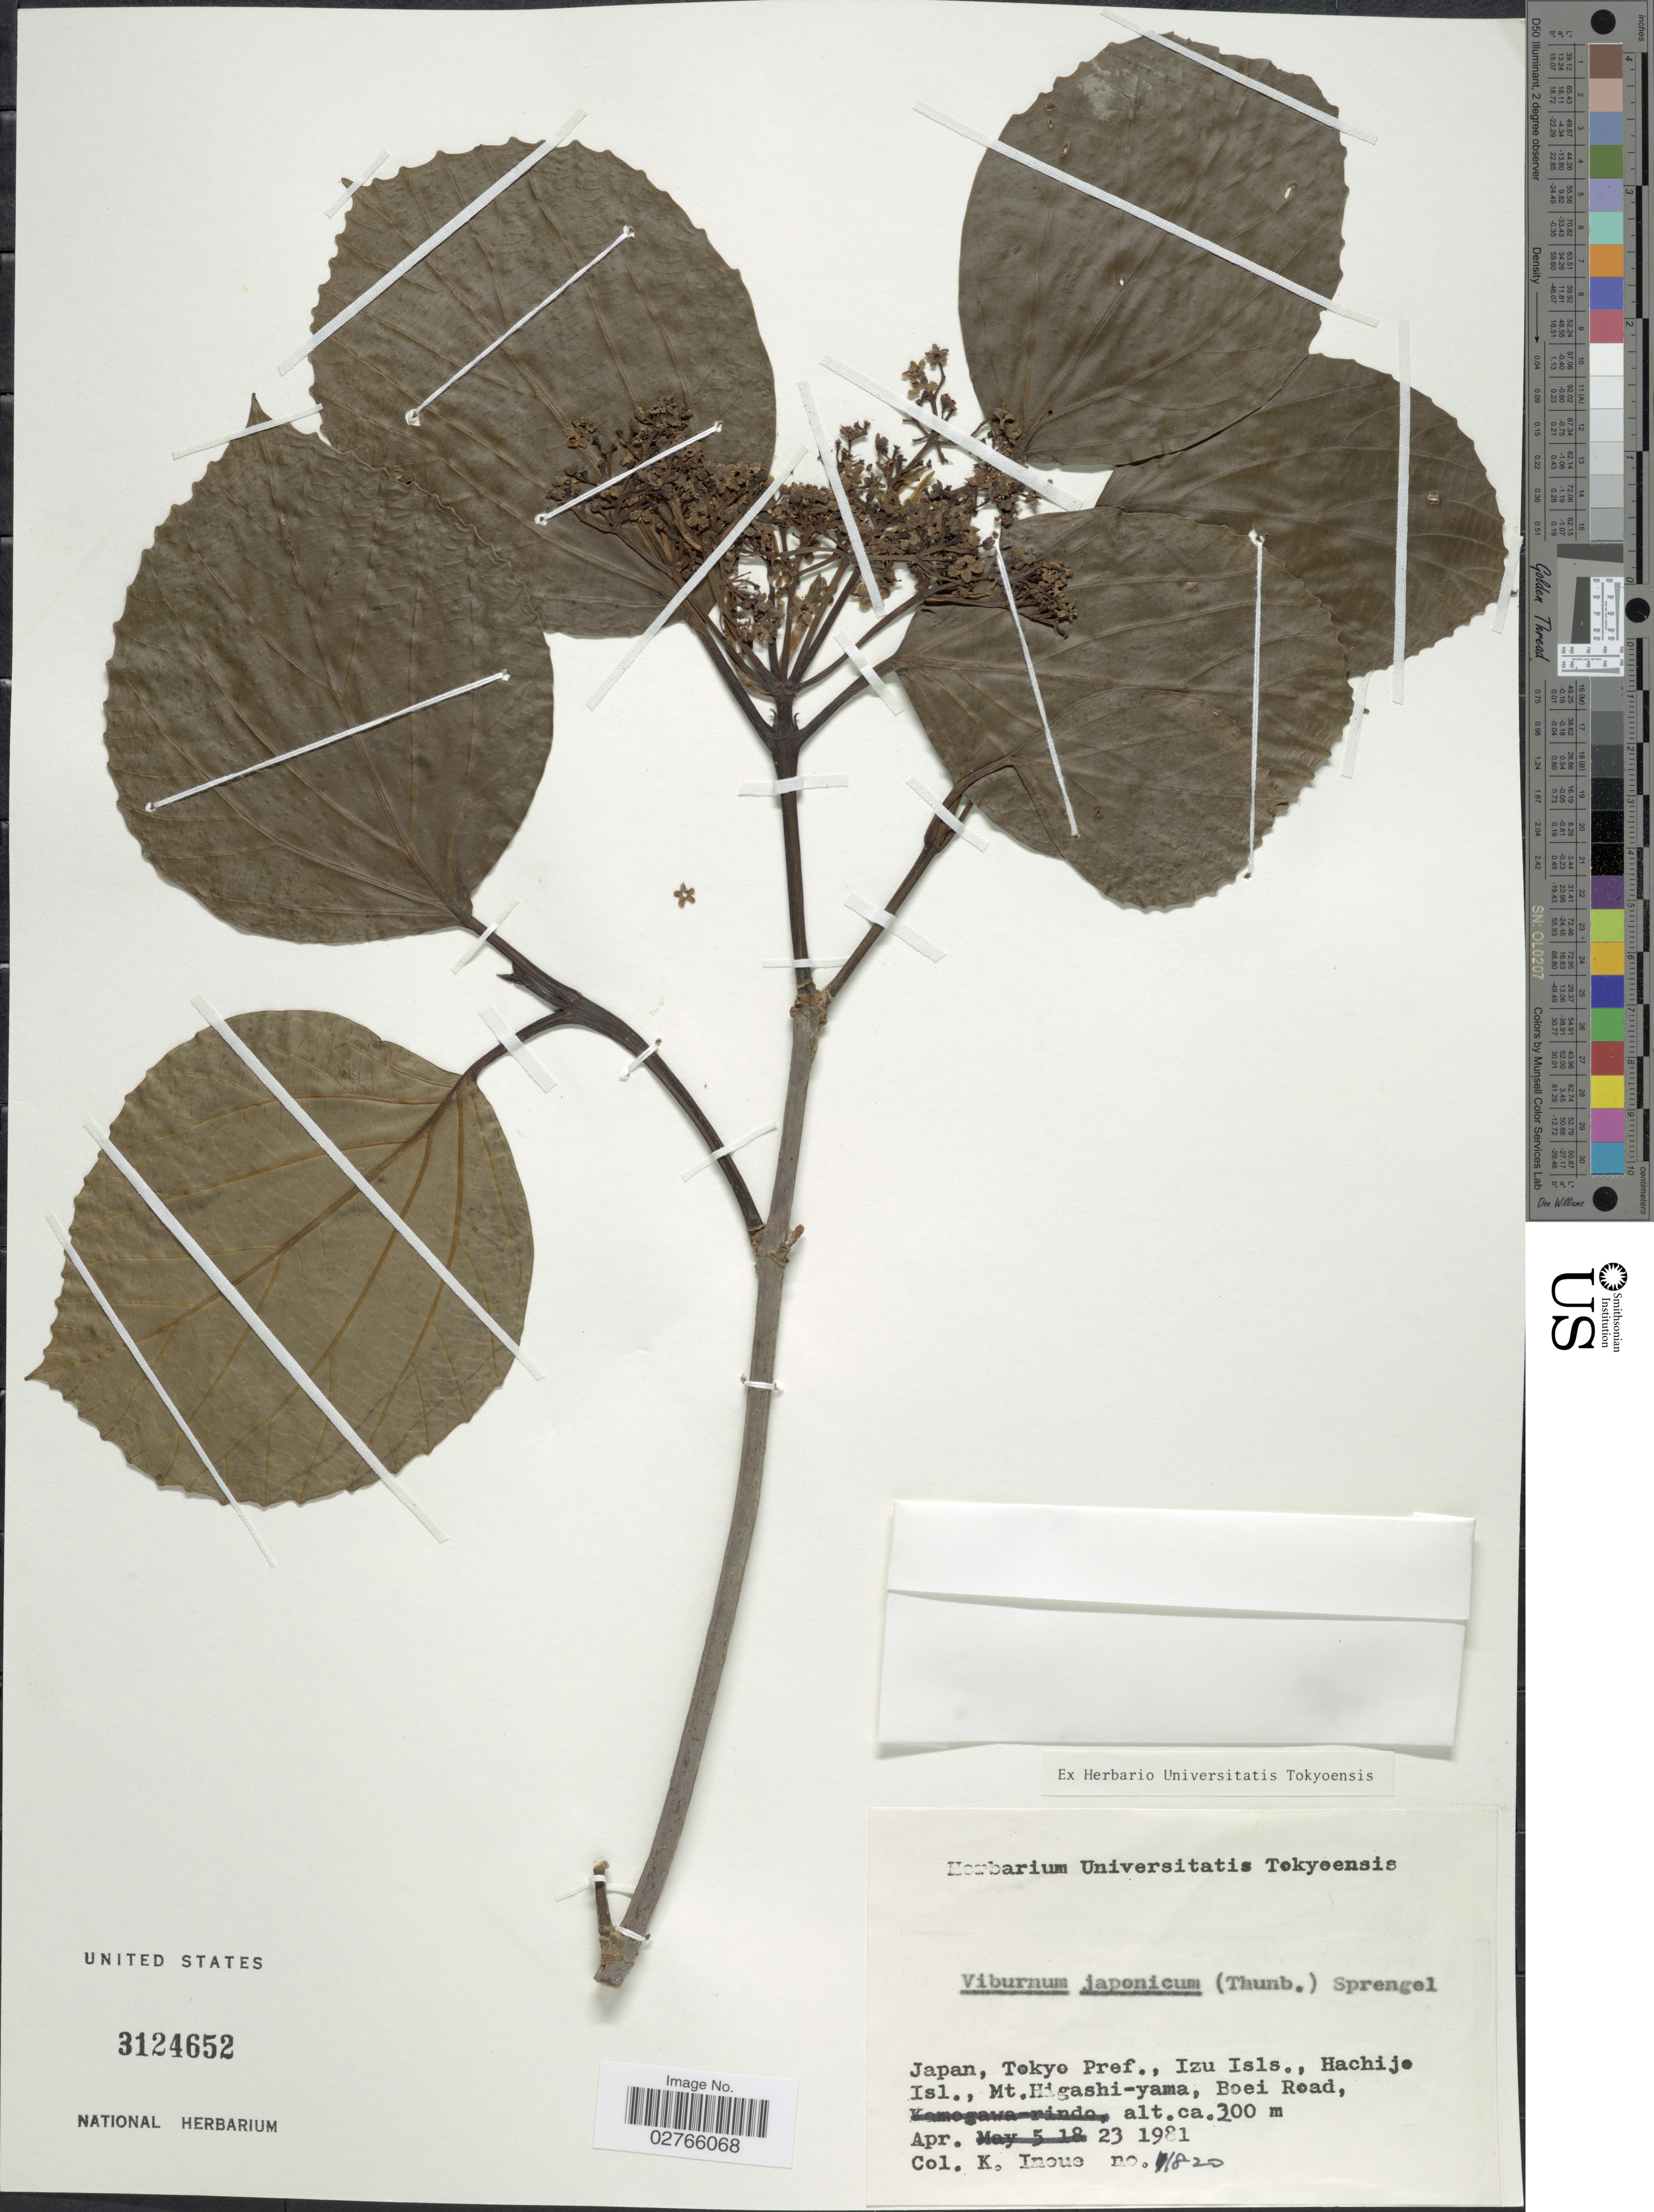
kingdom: Plantae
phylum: Tracheophyta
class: Magnoliopsida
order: Dipsacales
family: Viburnaceae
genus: Viburnum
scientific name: Viburnum japonicum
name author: (Thunb.) C.K. Spreng.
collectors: K. Inoue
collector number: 1820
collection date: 1981-04-23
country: Japan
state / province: Tokyo, Federal City of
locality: Tokyo Pref., Izu Isls., Hachijo Isl., Mt. Higashi-yama, Boei Road.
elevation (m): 300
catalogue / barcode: US 3124652